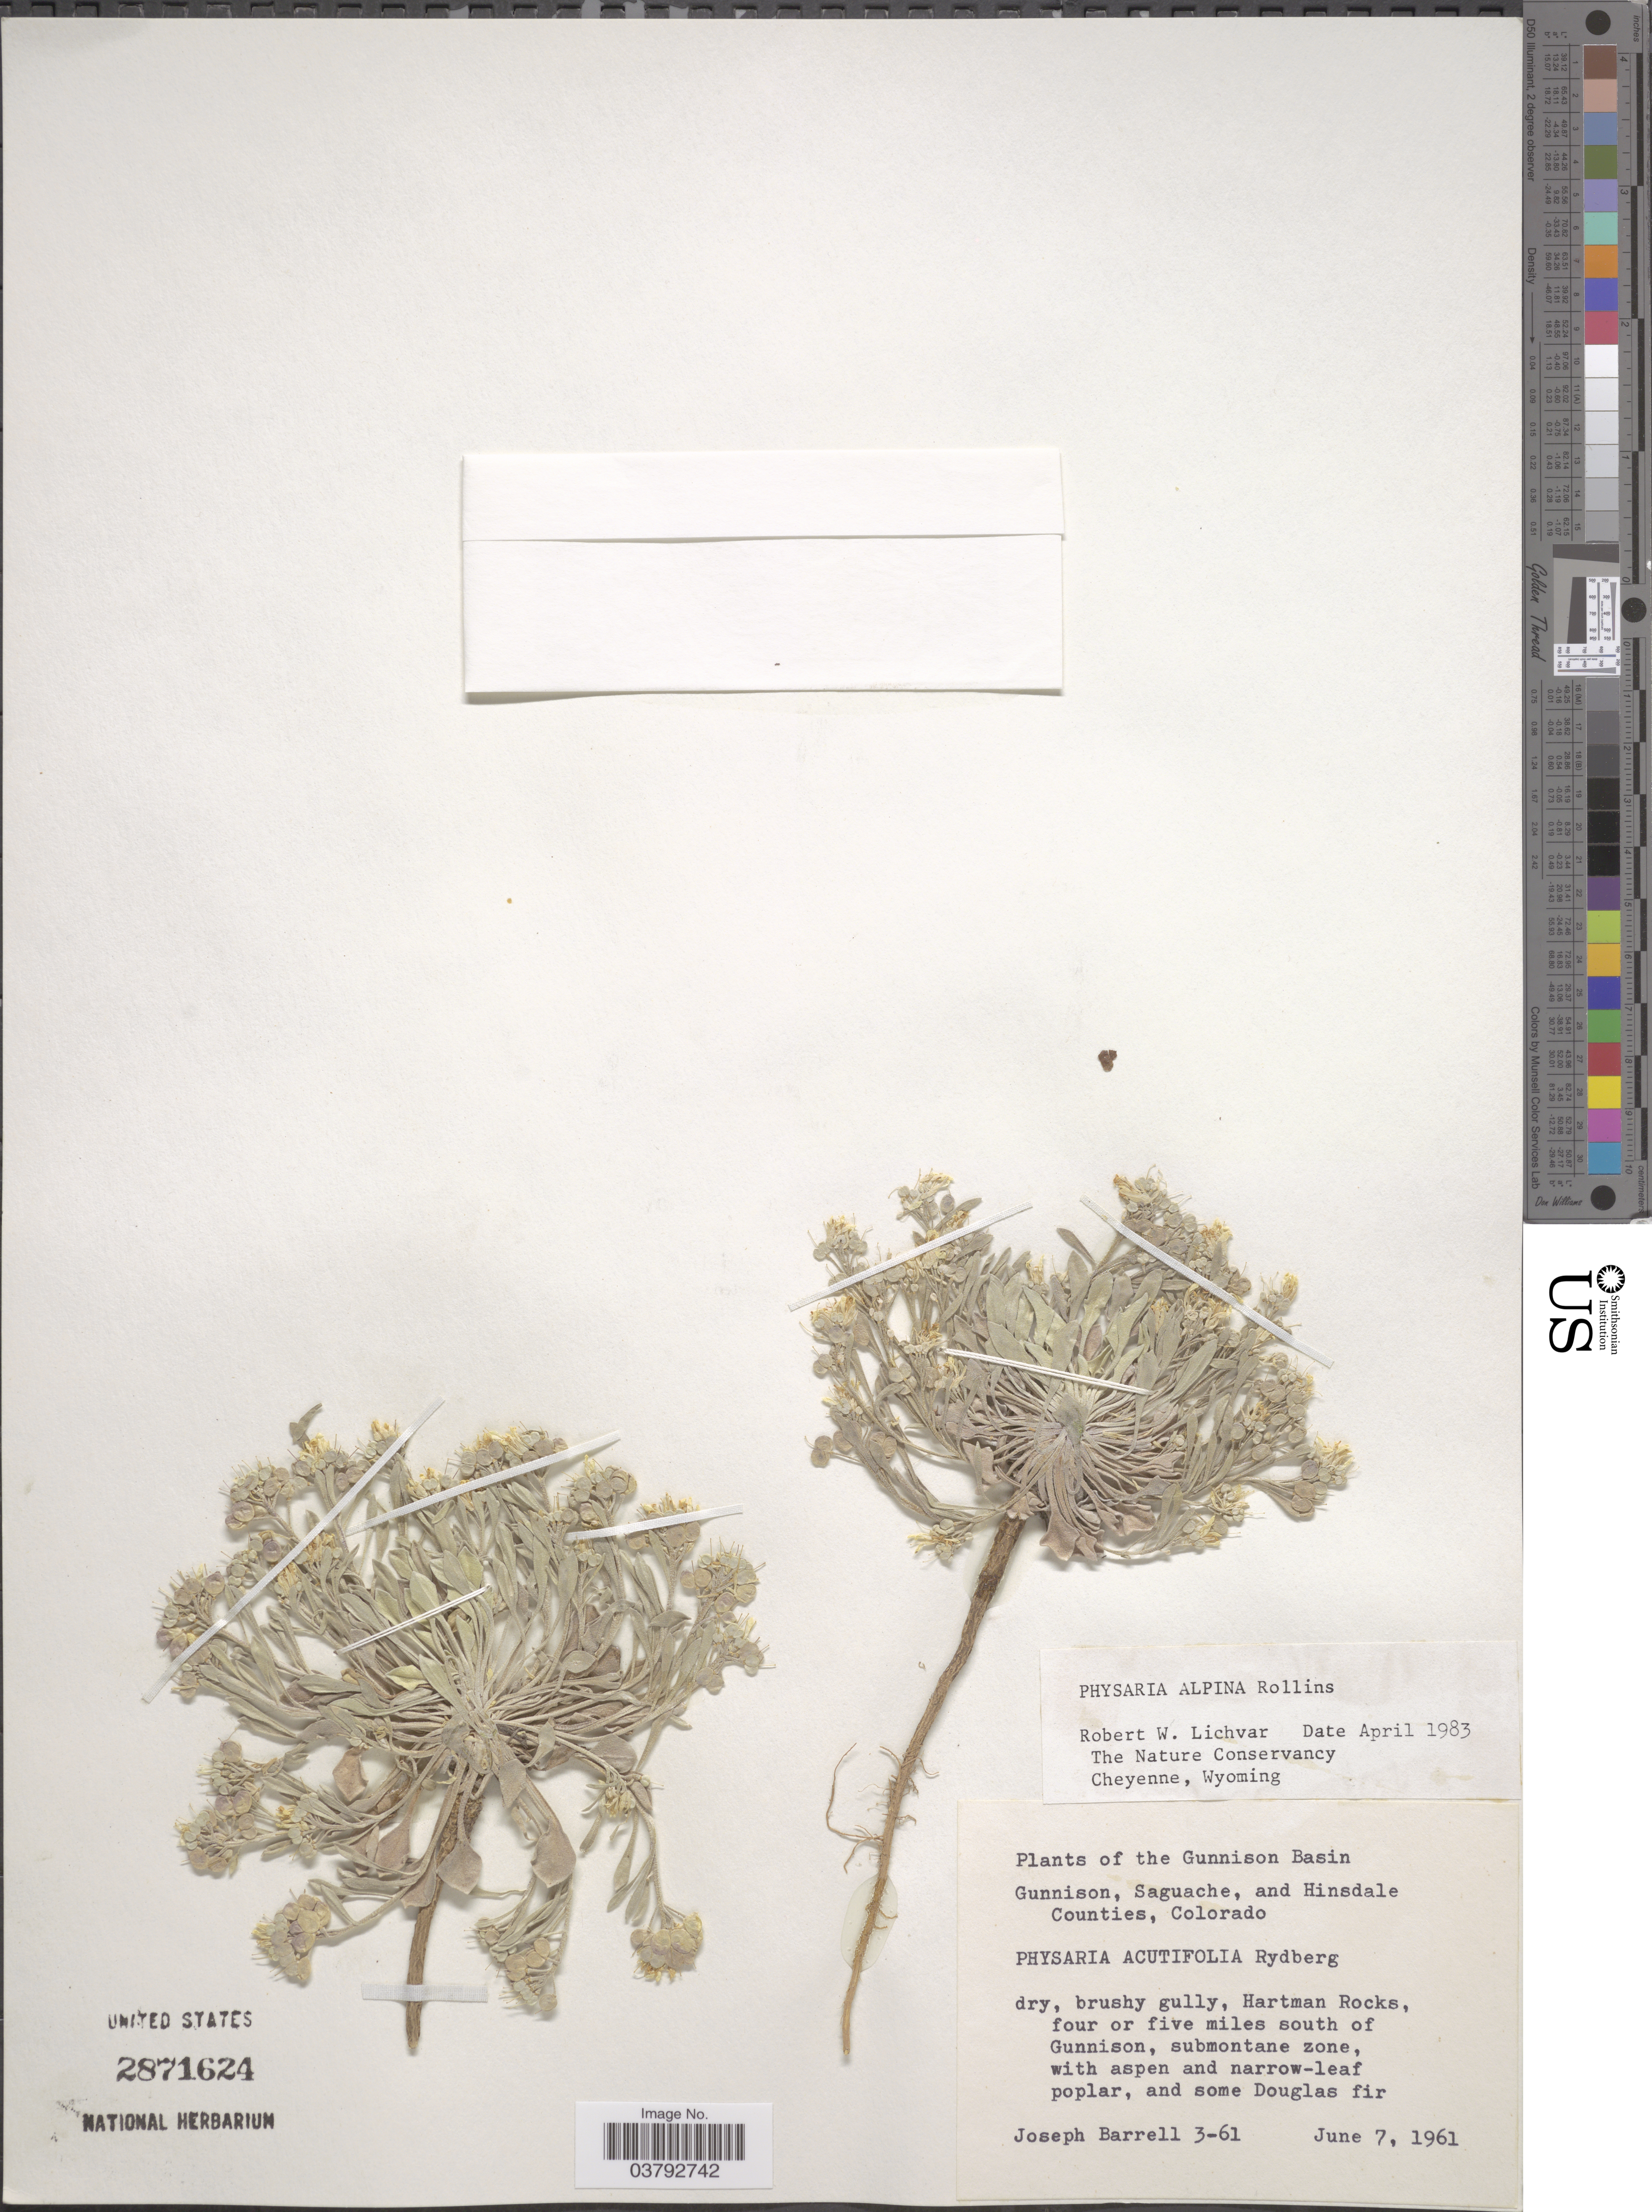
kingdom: Plantae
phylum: Tracheophyta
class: Magnoliopsida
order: Brassicales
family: Brassicaceae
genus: Physaria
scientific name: Physaria alpina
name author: Rollins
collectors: J. Barrell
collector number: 3-61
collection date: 1961-06-07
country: United States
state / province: Colorado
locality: The Gunnison Basin. Hartman Rocks, four or five miles south of Gunnison.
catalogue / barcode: US 2871624